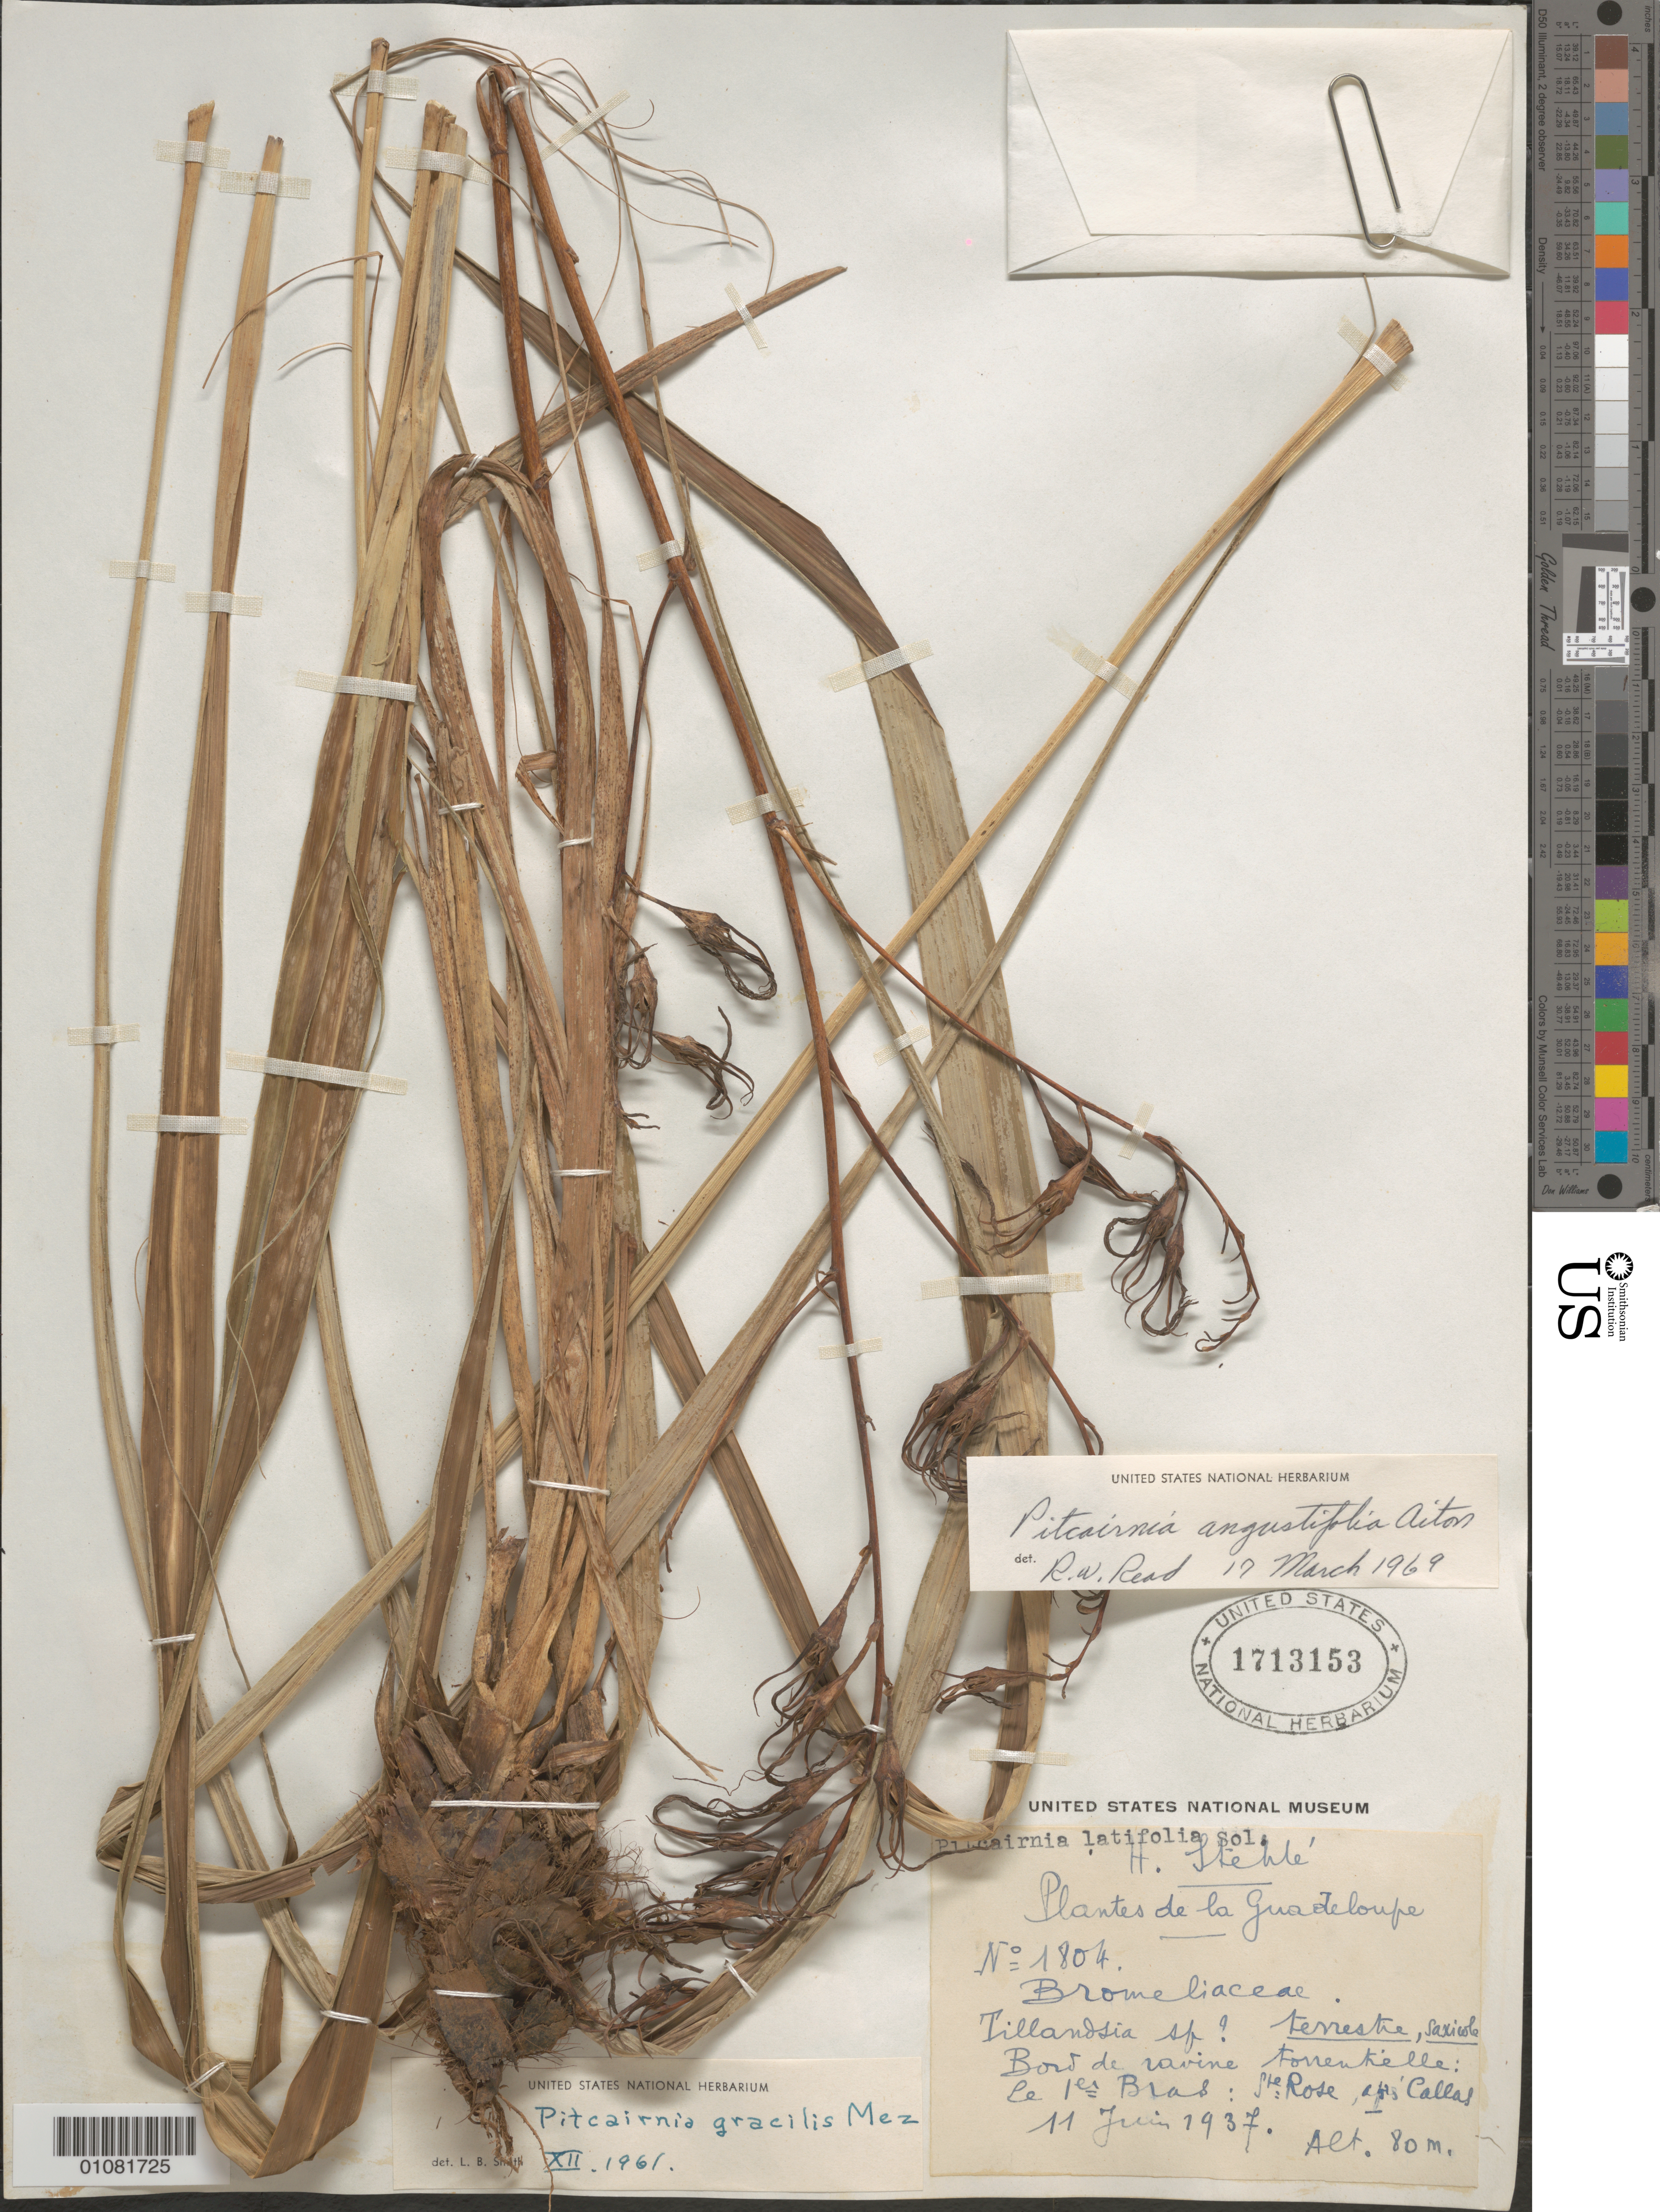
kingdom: Plantae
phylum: Tracheophyta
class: Liliopsida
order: Poales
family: Bromeliaceae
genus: Pitcairnia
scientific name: Pitcairnia angustifolia var. angustifolia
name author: Sol. ex Aiton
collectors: H. Stehlé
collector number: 1804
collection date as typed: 11 Jun 1937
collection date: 1937-06-11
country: Guadeloupe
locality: Bord de ravine torrentielle: Sainte Rose, après Callas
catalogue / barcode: US 1713153